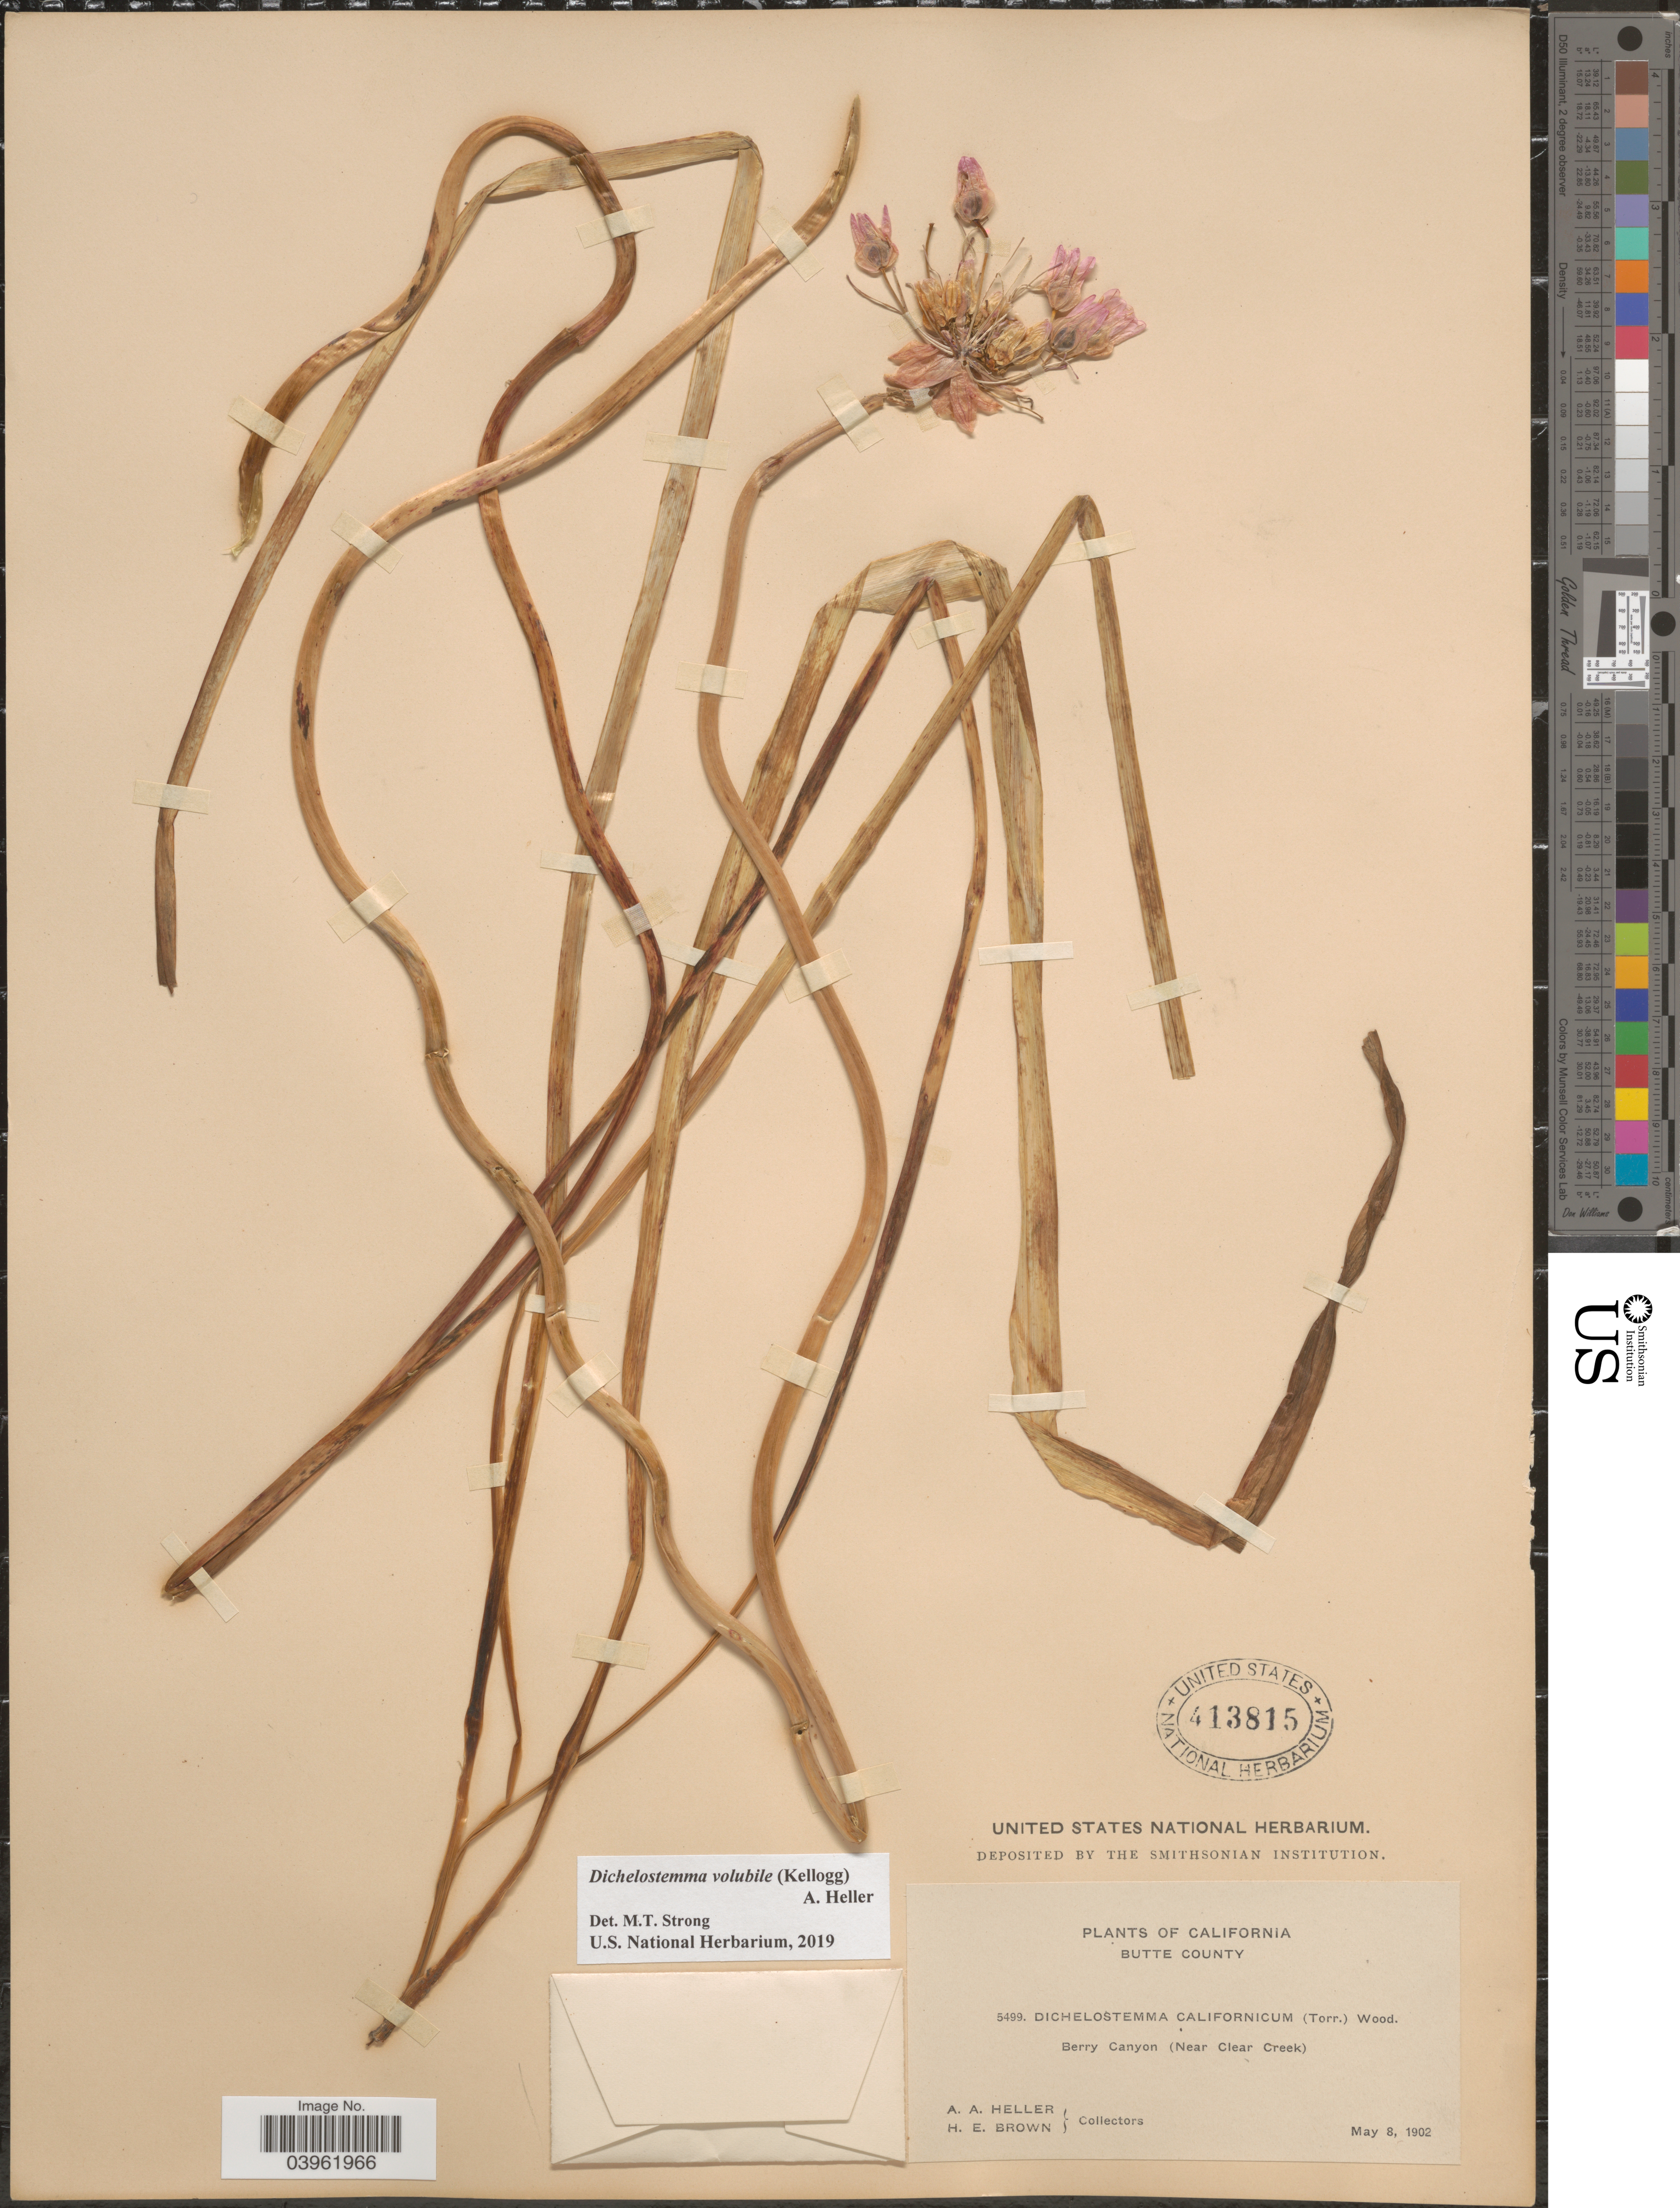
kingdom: Plantae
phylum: Tracheophyta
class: Liliopsida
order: Asparagales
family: Asparagaceae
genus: Dichelostemma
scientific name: Dichelostemma volubile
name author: A. Heller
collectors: A. A. Heller & H. E. Brown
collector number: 5499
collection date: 1902-05-08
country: United States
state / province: California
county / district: Butte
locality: Butte County. Berry Canyon (Near Clear Creek).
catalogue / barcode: US 413815